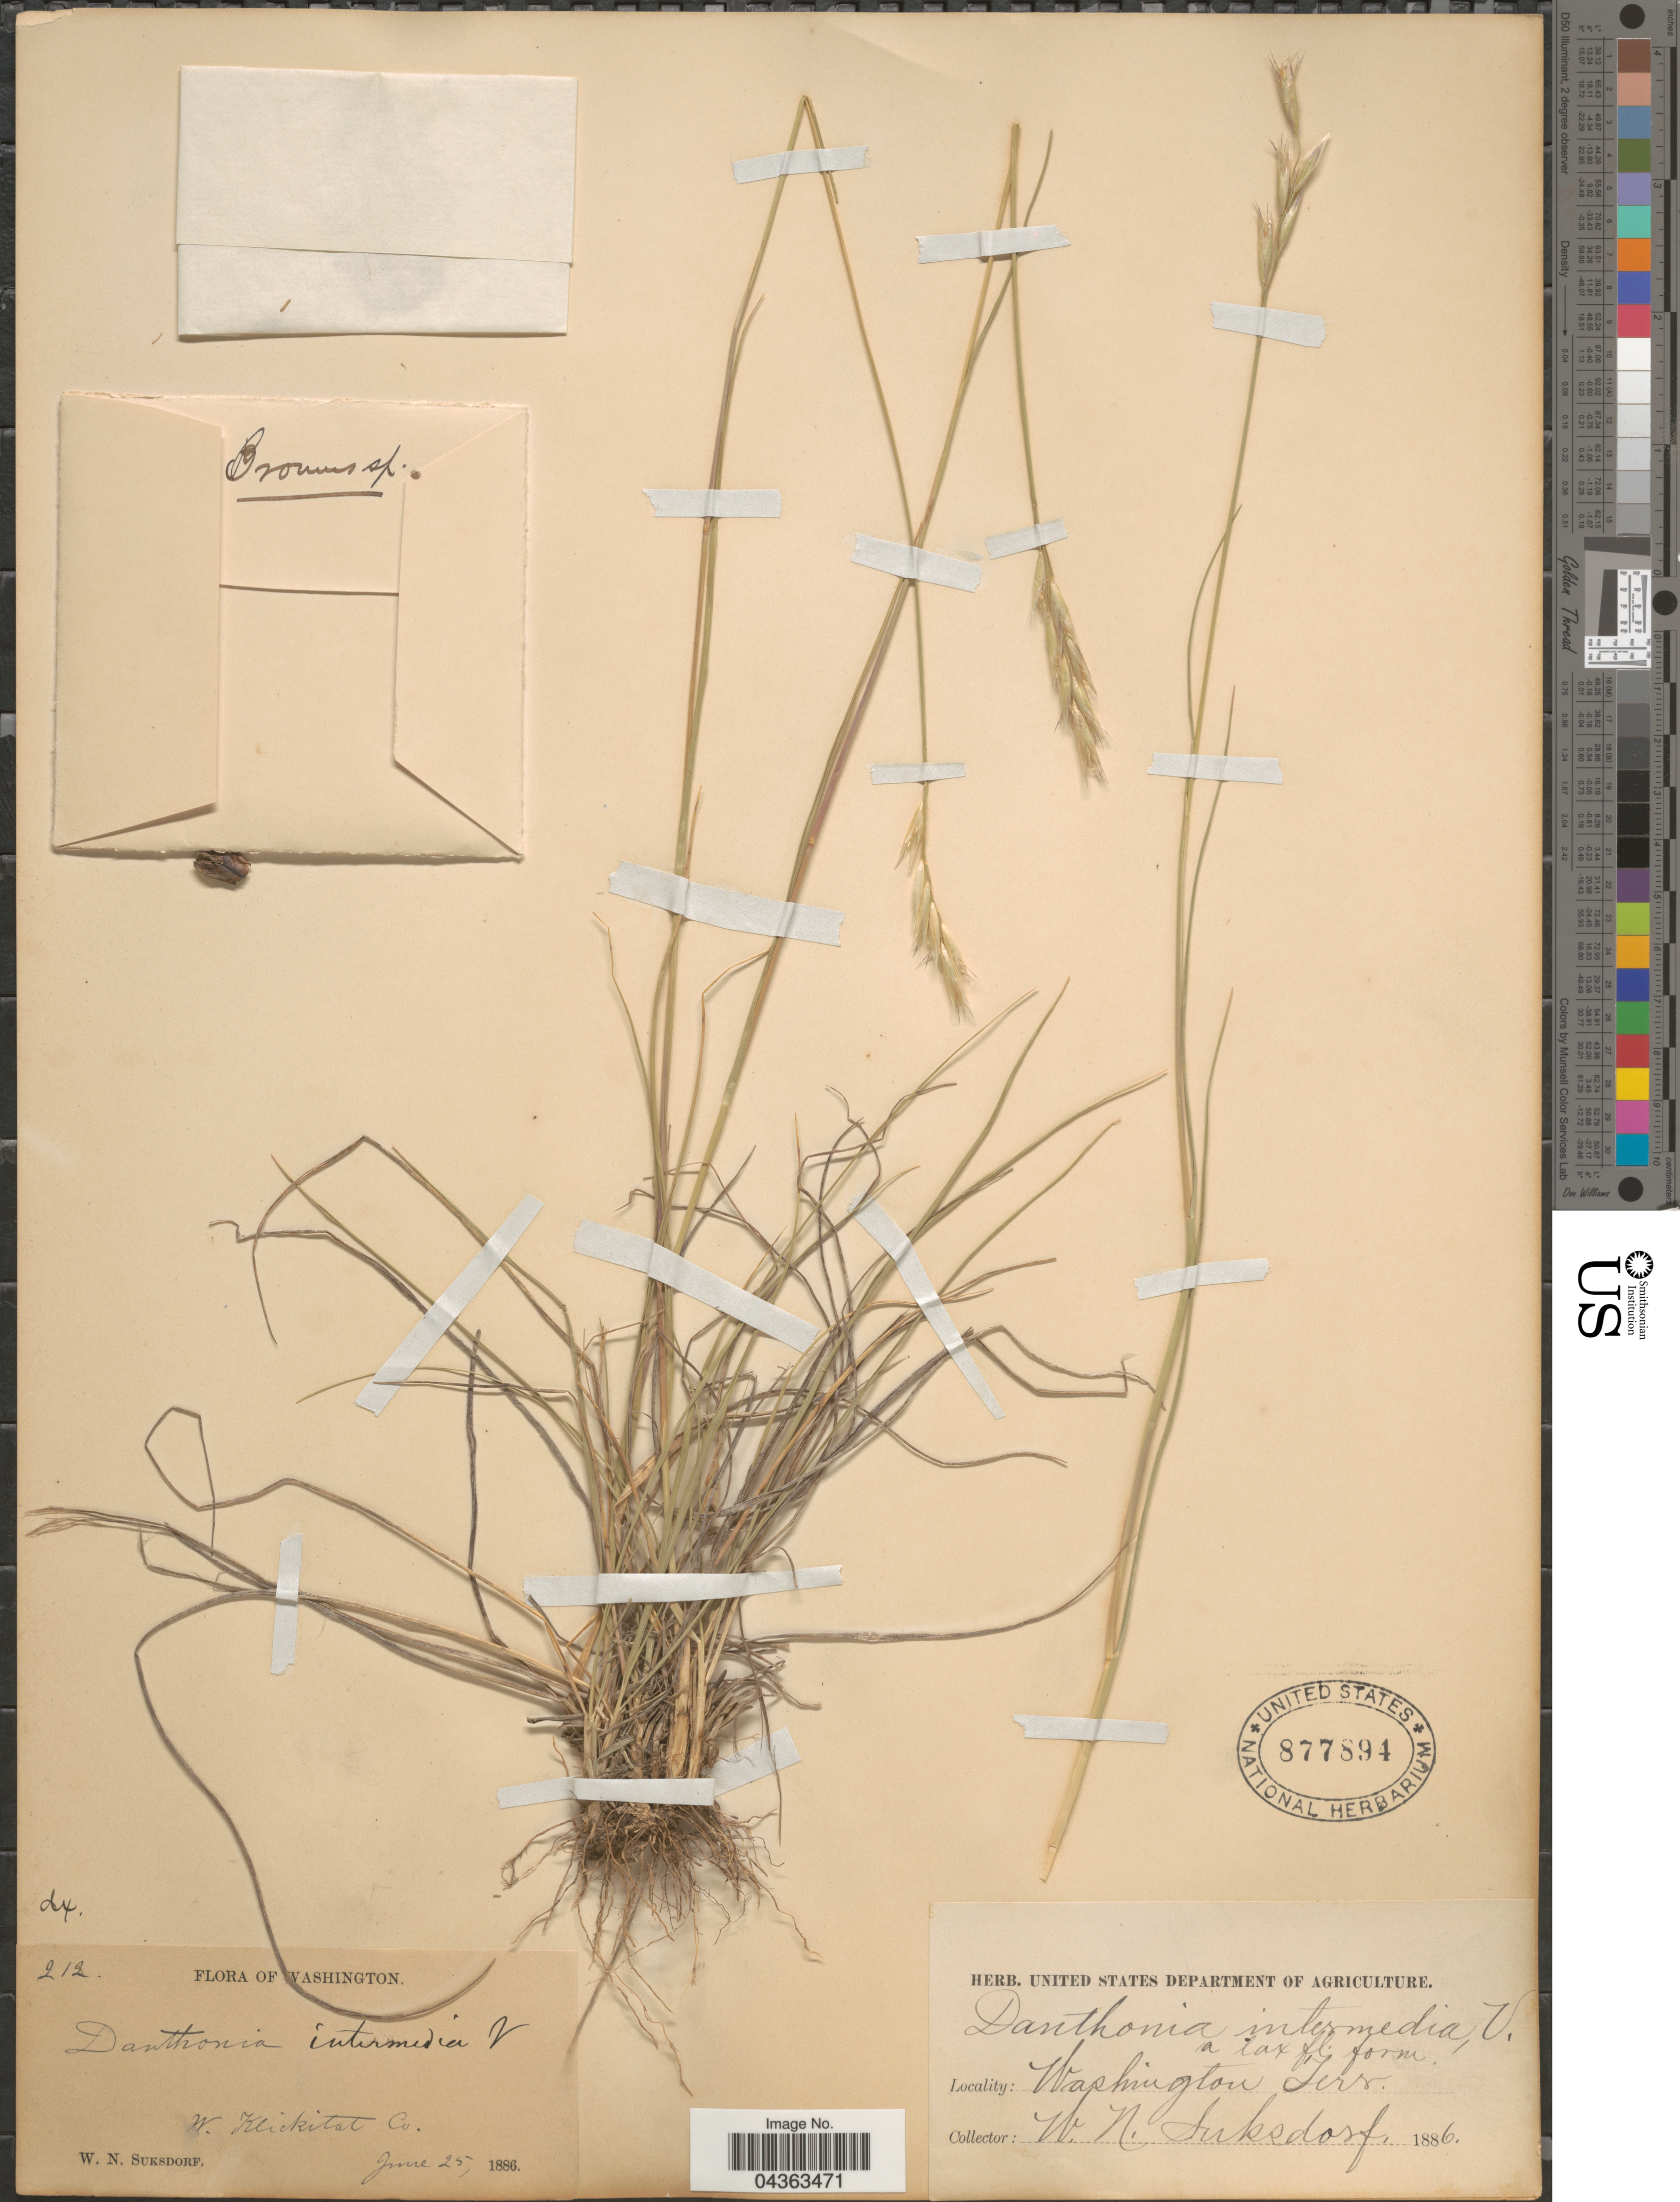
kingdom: Plantae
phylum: Tracheophyta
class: Liliopsida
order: Poales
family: Poaceae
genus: Danthonia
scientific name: Danthonia intermedia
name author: Vasey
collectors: W. N. Suksdorf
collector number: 212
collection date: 1886-06-25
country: United States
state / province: Washington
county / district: Klickitat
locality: Washington Terr. W. Klickitat Co.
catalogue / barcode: US 877894